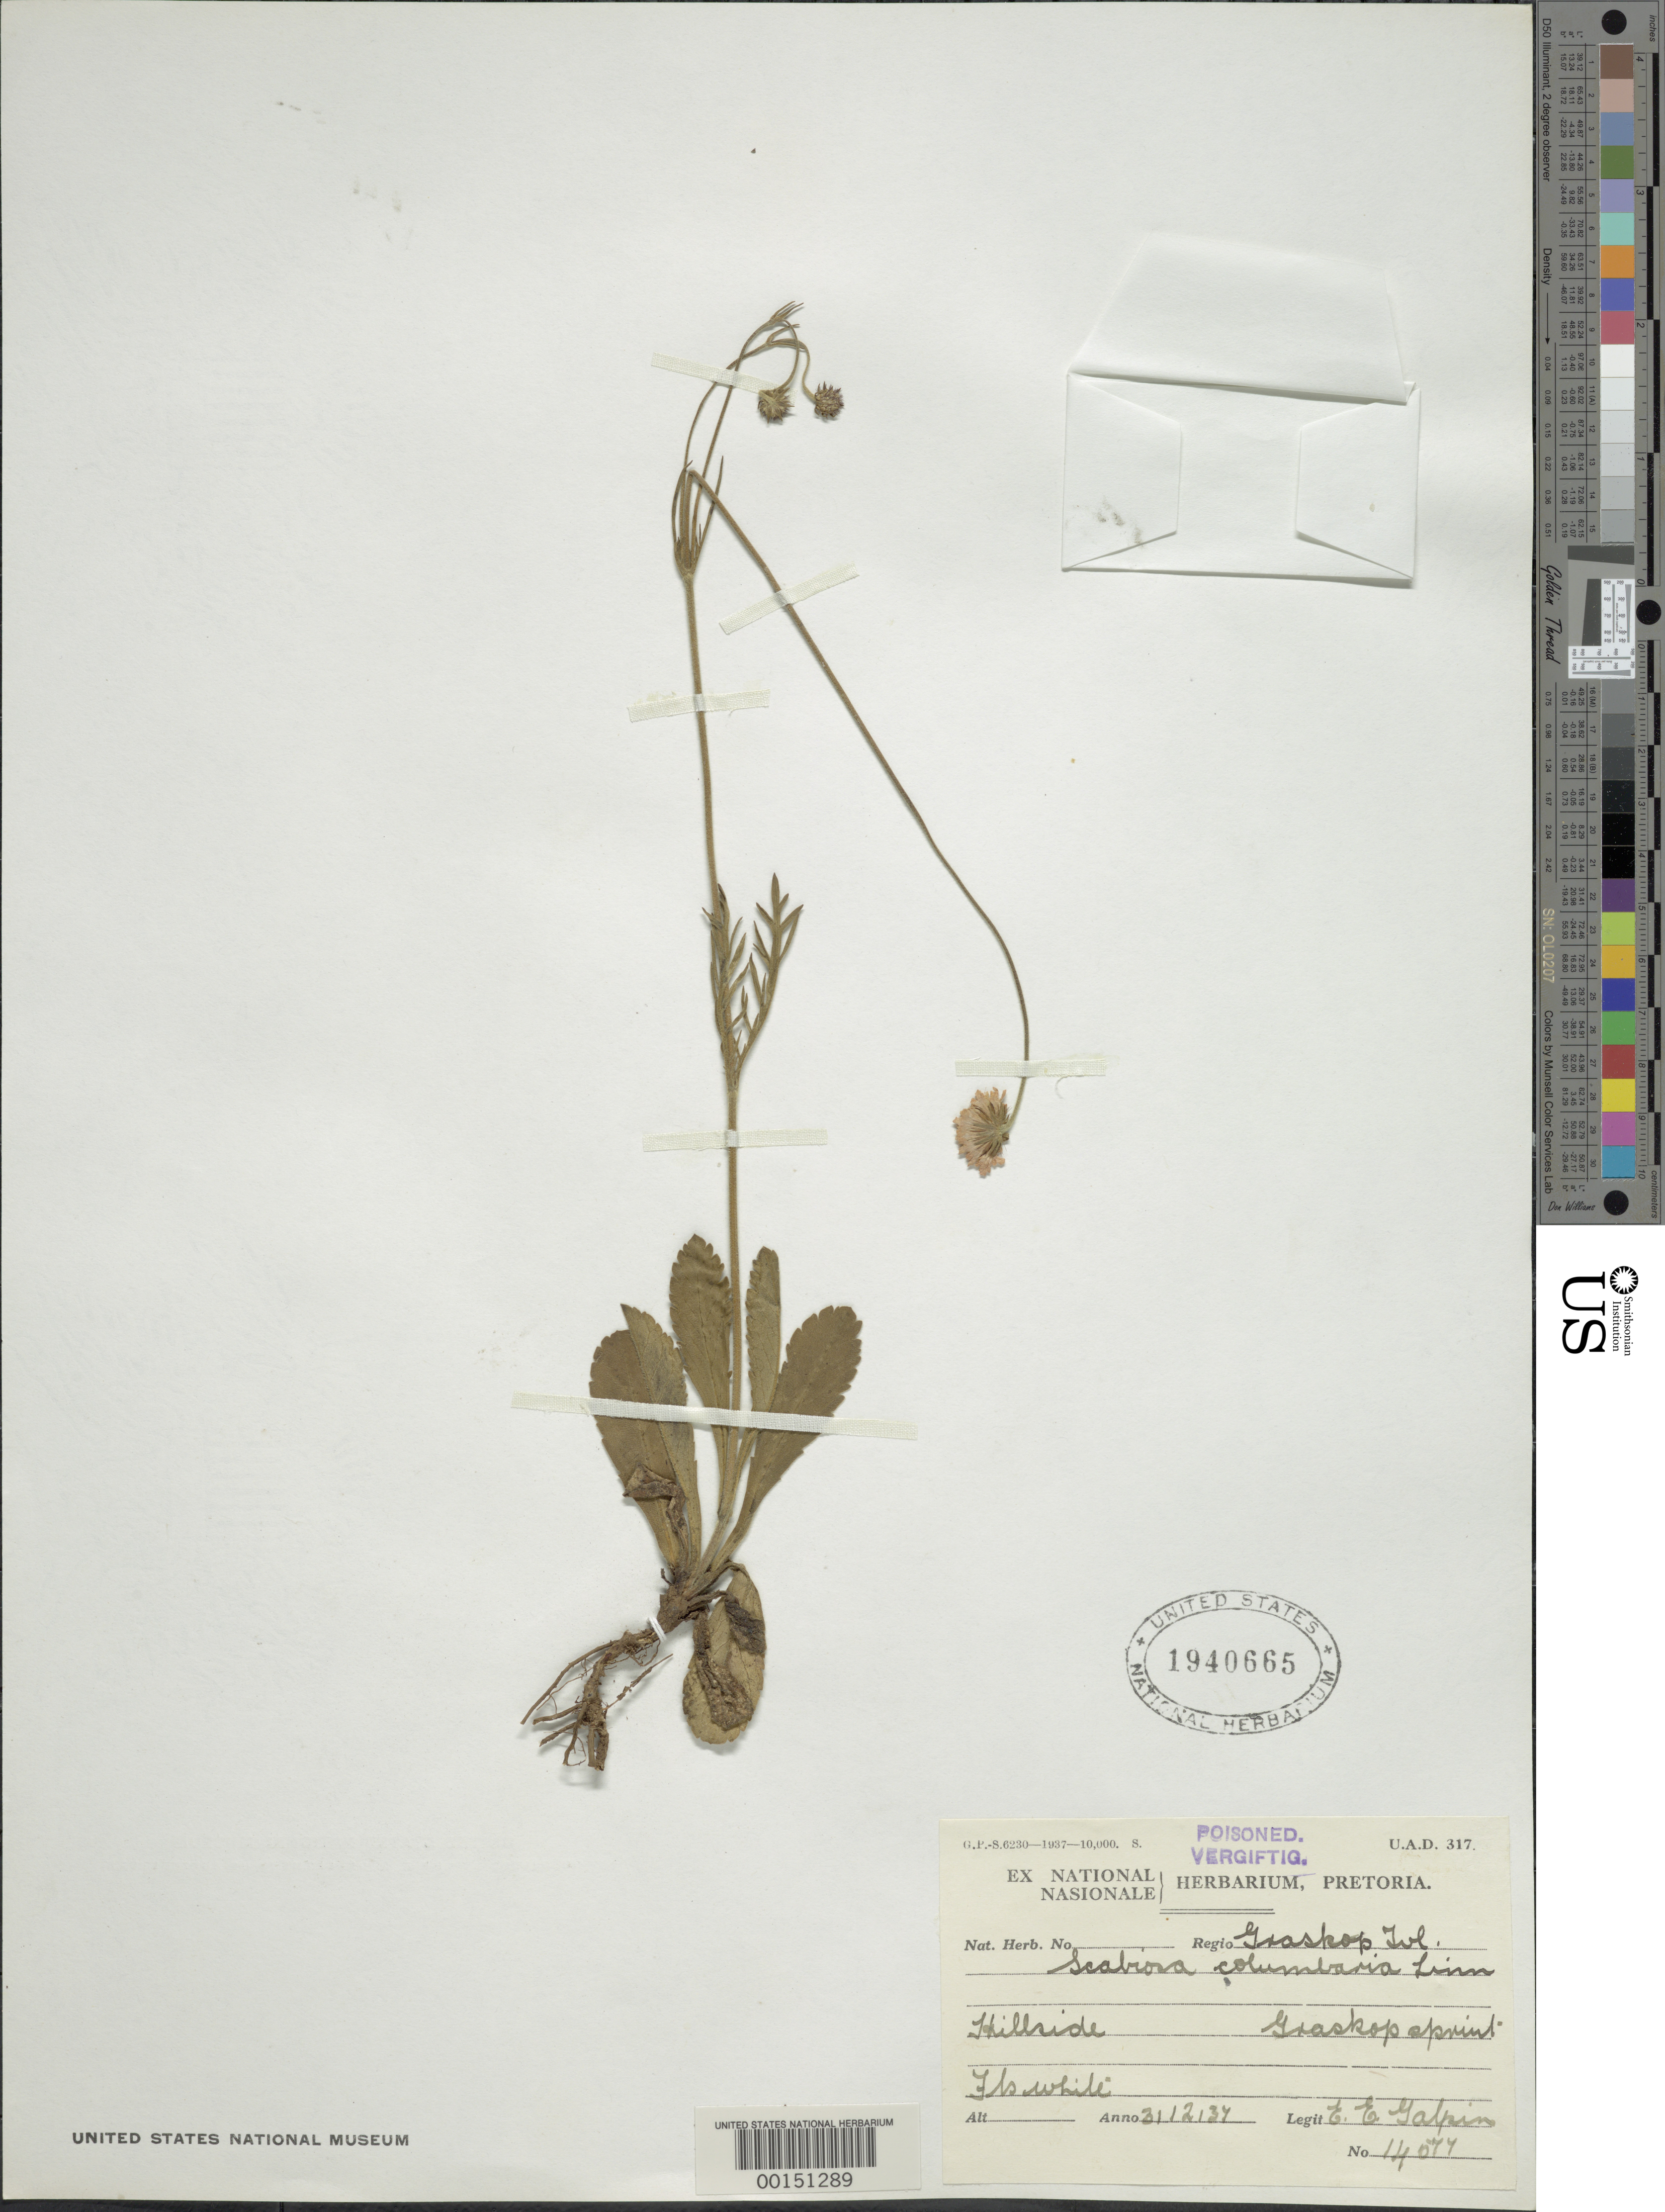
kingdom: Plantae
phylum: Tracheophyta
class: Magnoliopsida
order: Dipsacales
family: Caprifoliaceae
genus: Scabiosa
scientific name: Scabiosa columbaria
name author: L.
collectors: E. Galpin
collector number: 14077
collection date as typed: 03 Dec 1937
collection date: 1937-12-03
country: South Africa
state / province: Mpumalanga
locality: Graskop sprint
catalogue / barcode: US 1940665